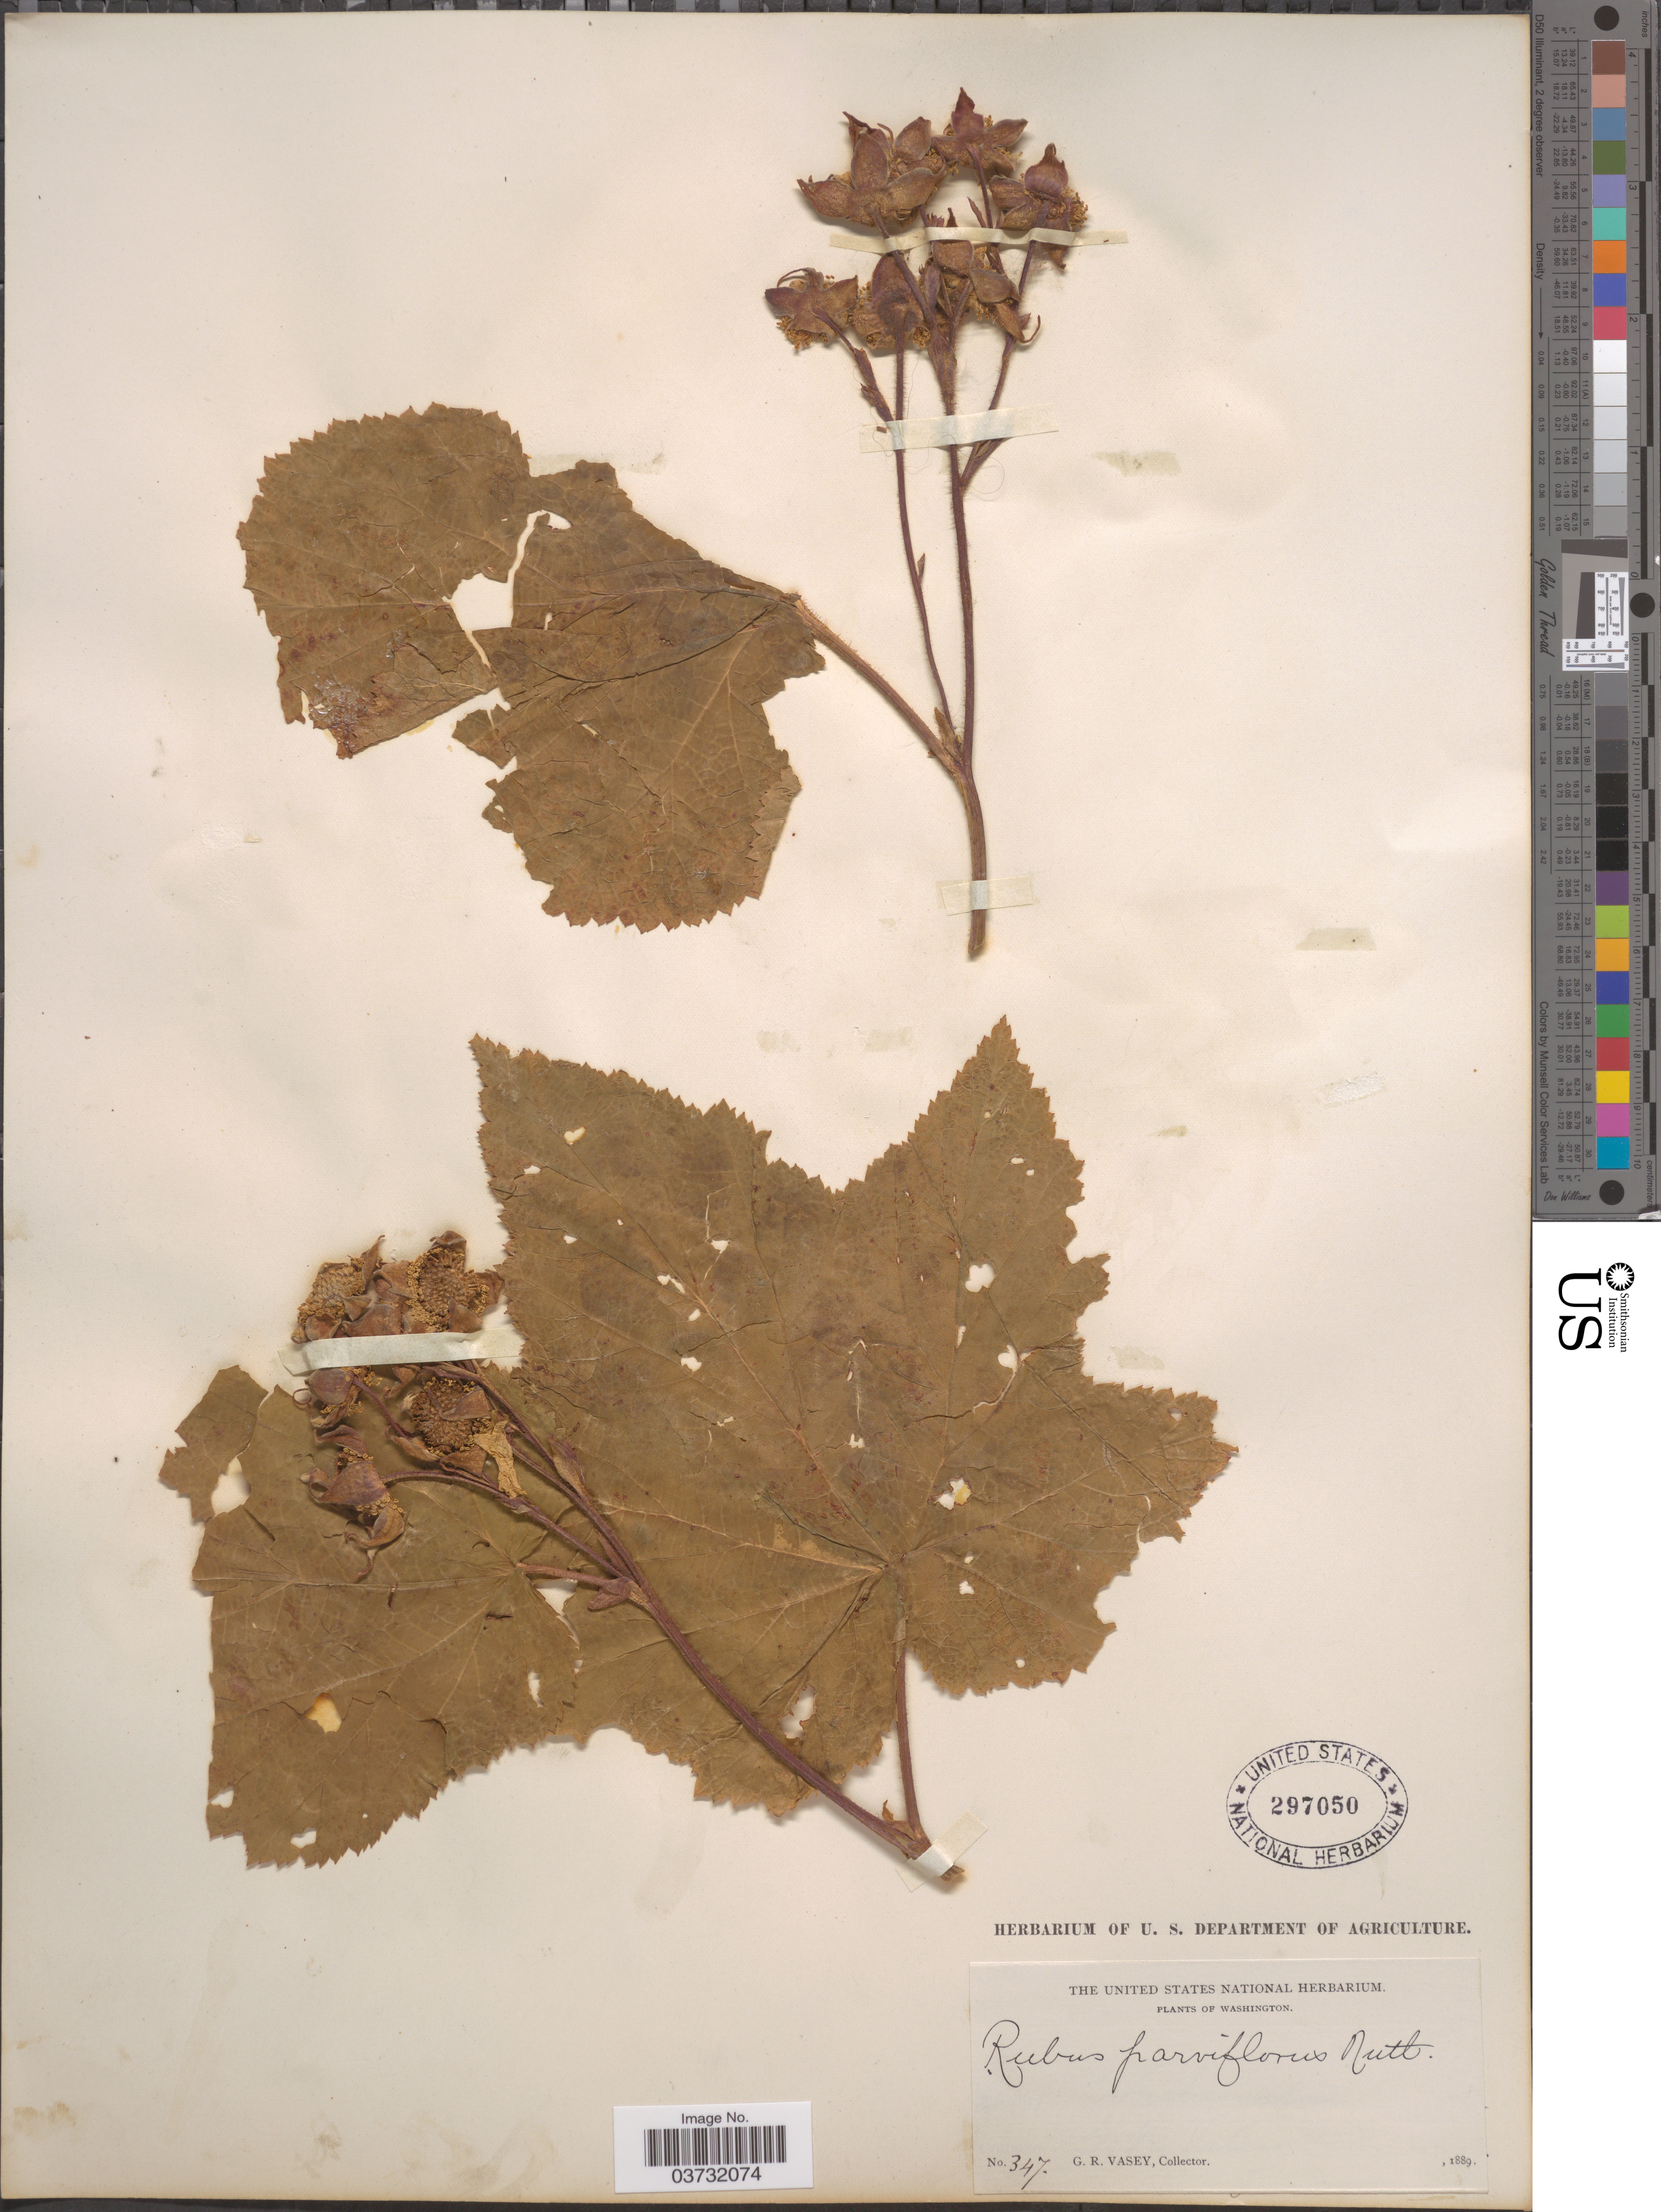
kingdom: Plantae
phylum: Tracheophyta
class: Magnoliopsida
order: Rosales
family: Rosaceae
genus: Rubus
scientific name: Rubus parviflorus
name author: Nutt.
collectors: G. R. Vasey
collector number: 347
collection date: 1889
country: United States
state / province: Washington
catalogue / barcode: US 297050